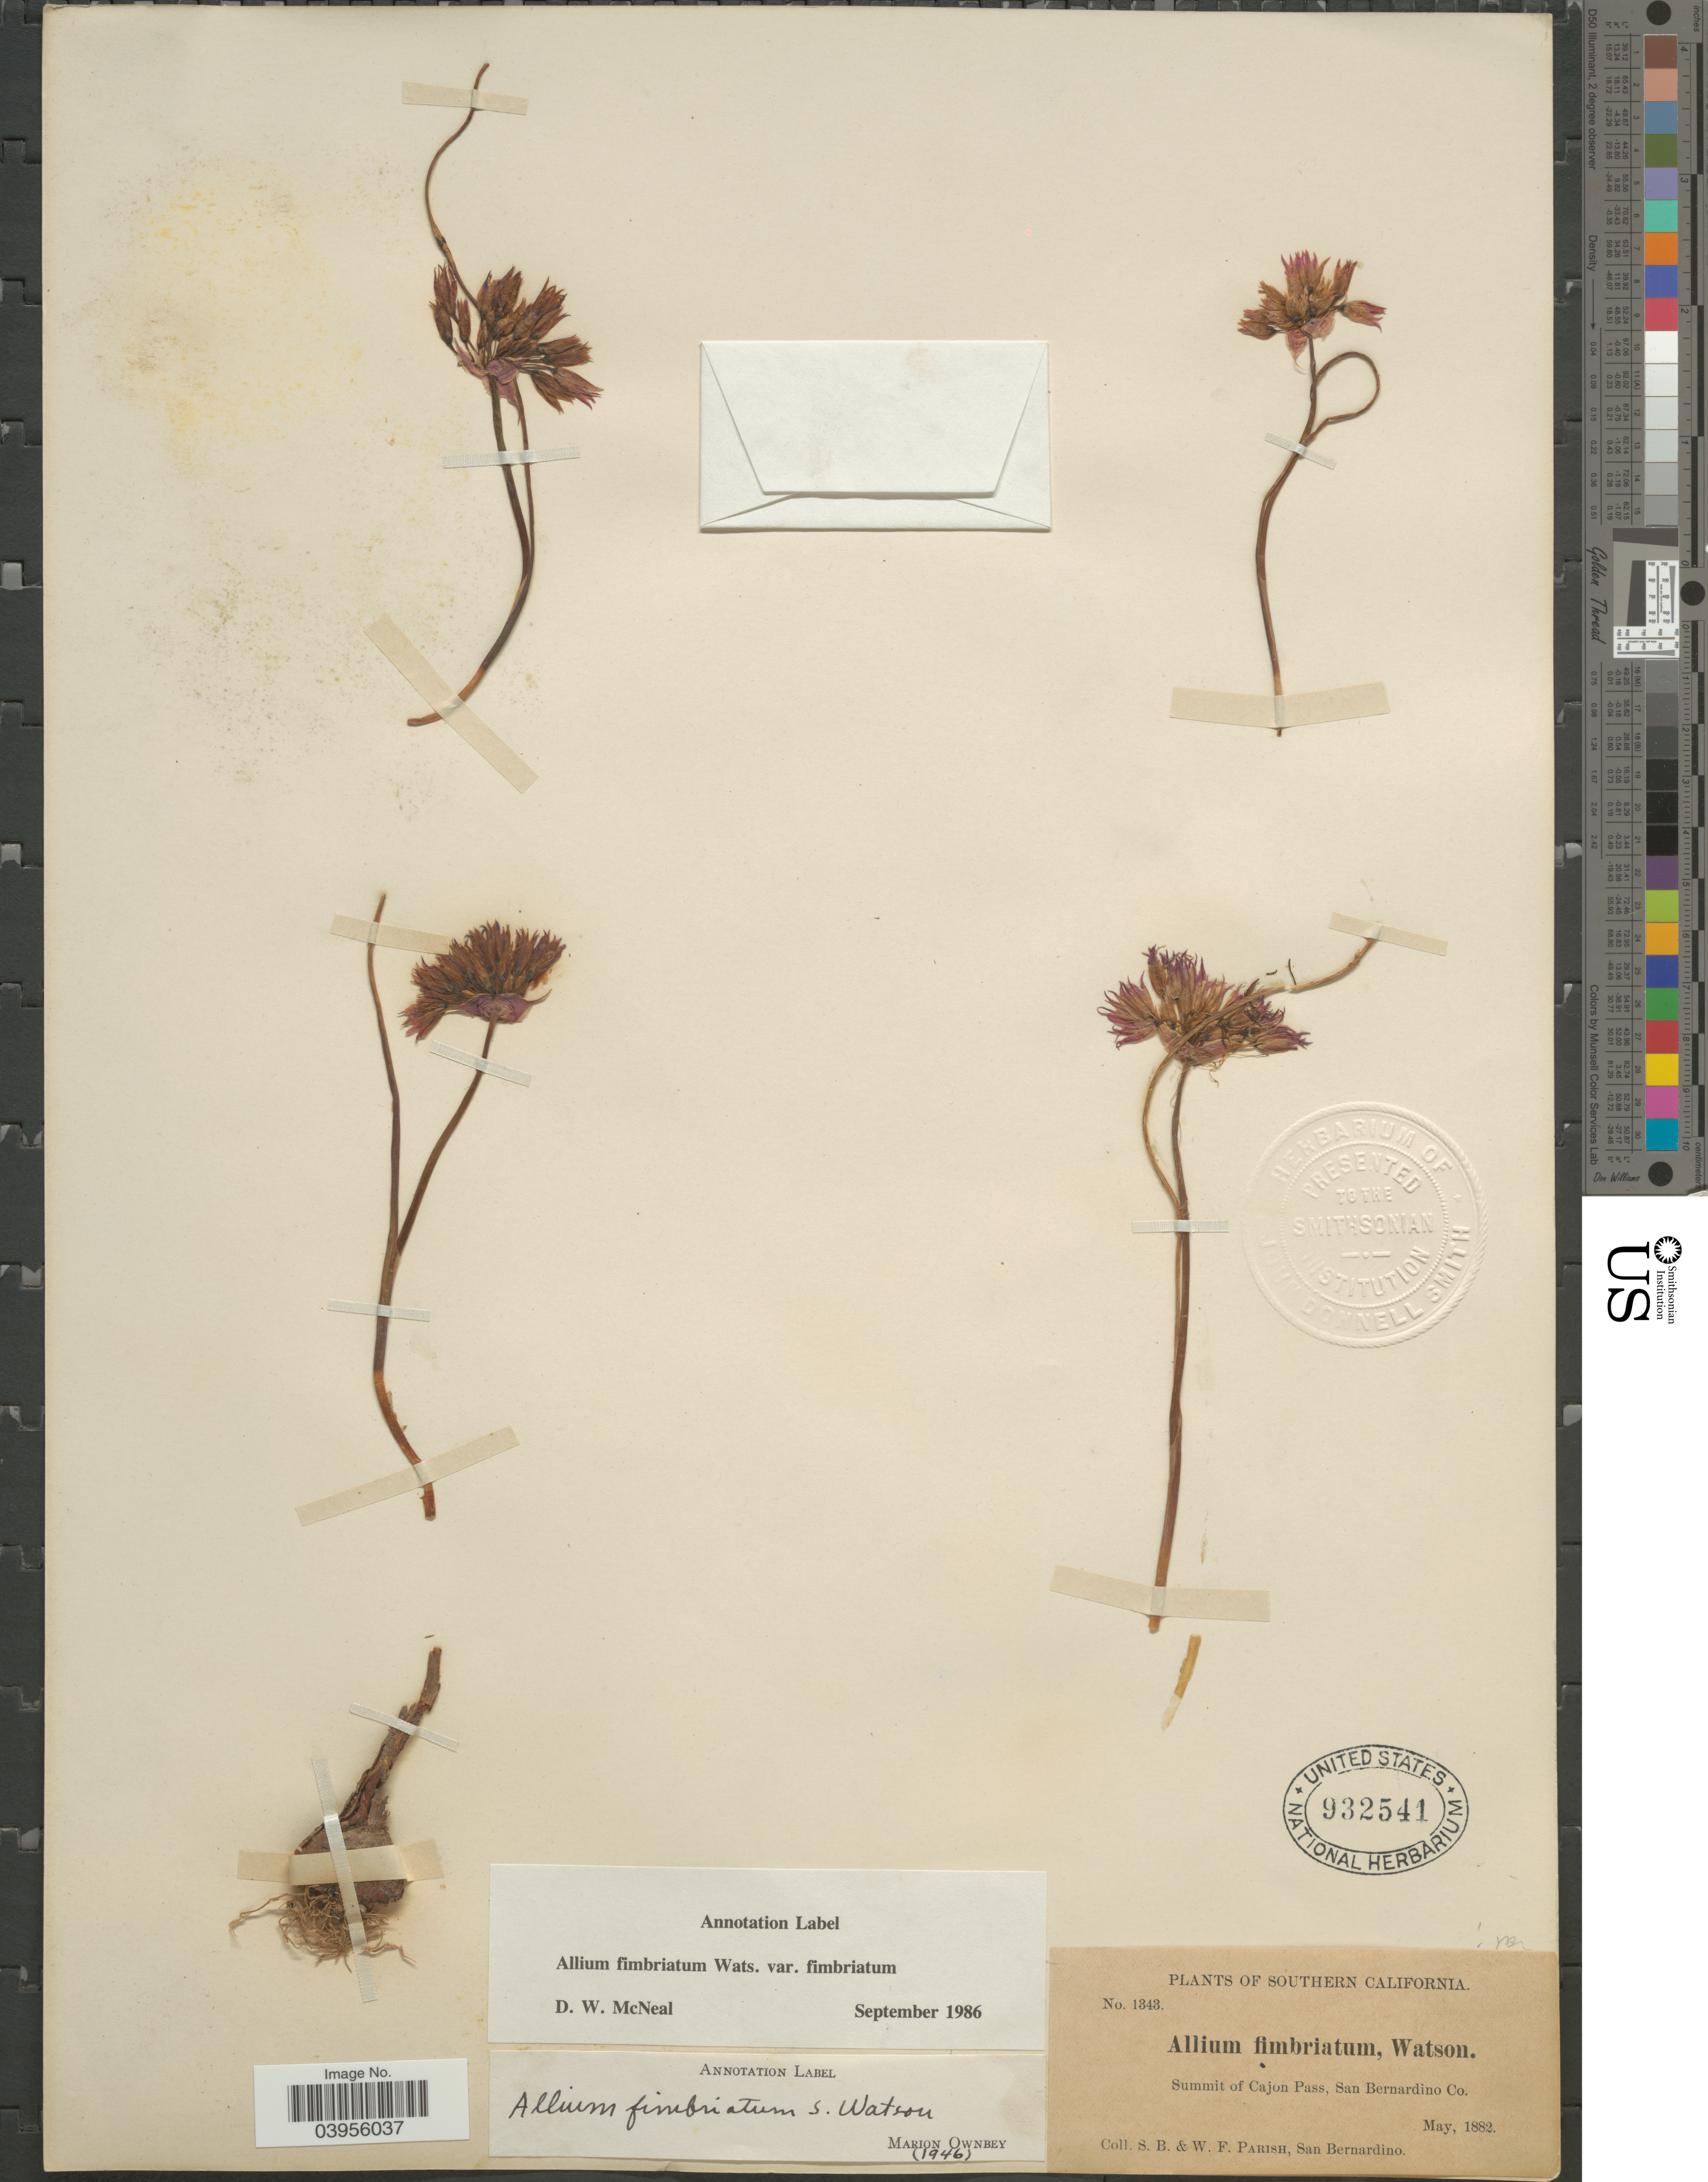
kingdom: Plantae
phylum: Tracheophyta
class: Liliopsida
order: Asparagales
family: Amaryllidaceae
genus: Allium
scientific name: Allium fimbriatum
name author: S. Watson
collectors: S. B. Parish & W. F. Parish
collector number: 1343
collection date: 1882-05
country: United States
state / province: California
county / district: San Bernardino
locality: Southern California. Summit of Cajon Pass, San Bernardino Co.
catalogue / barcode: US 932541